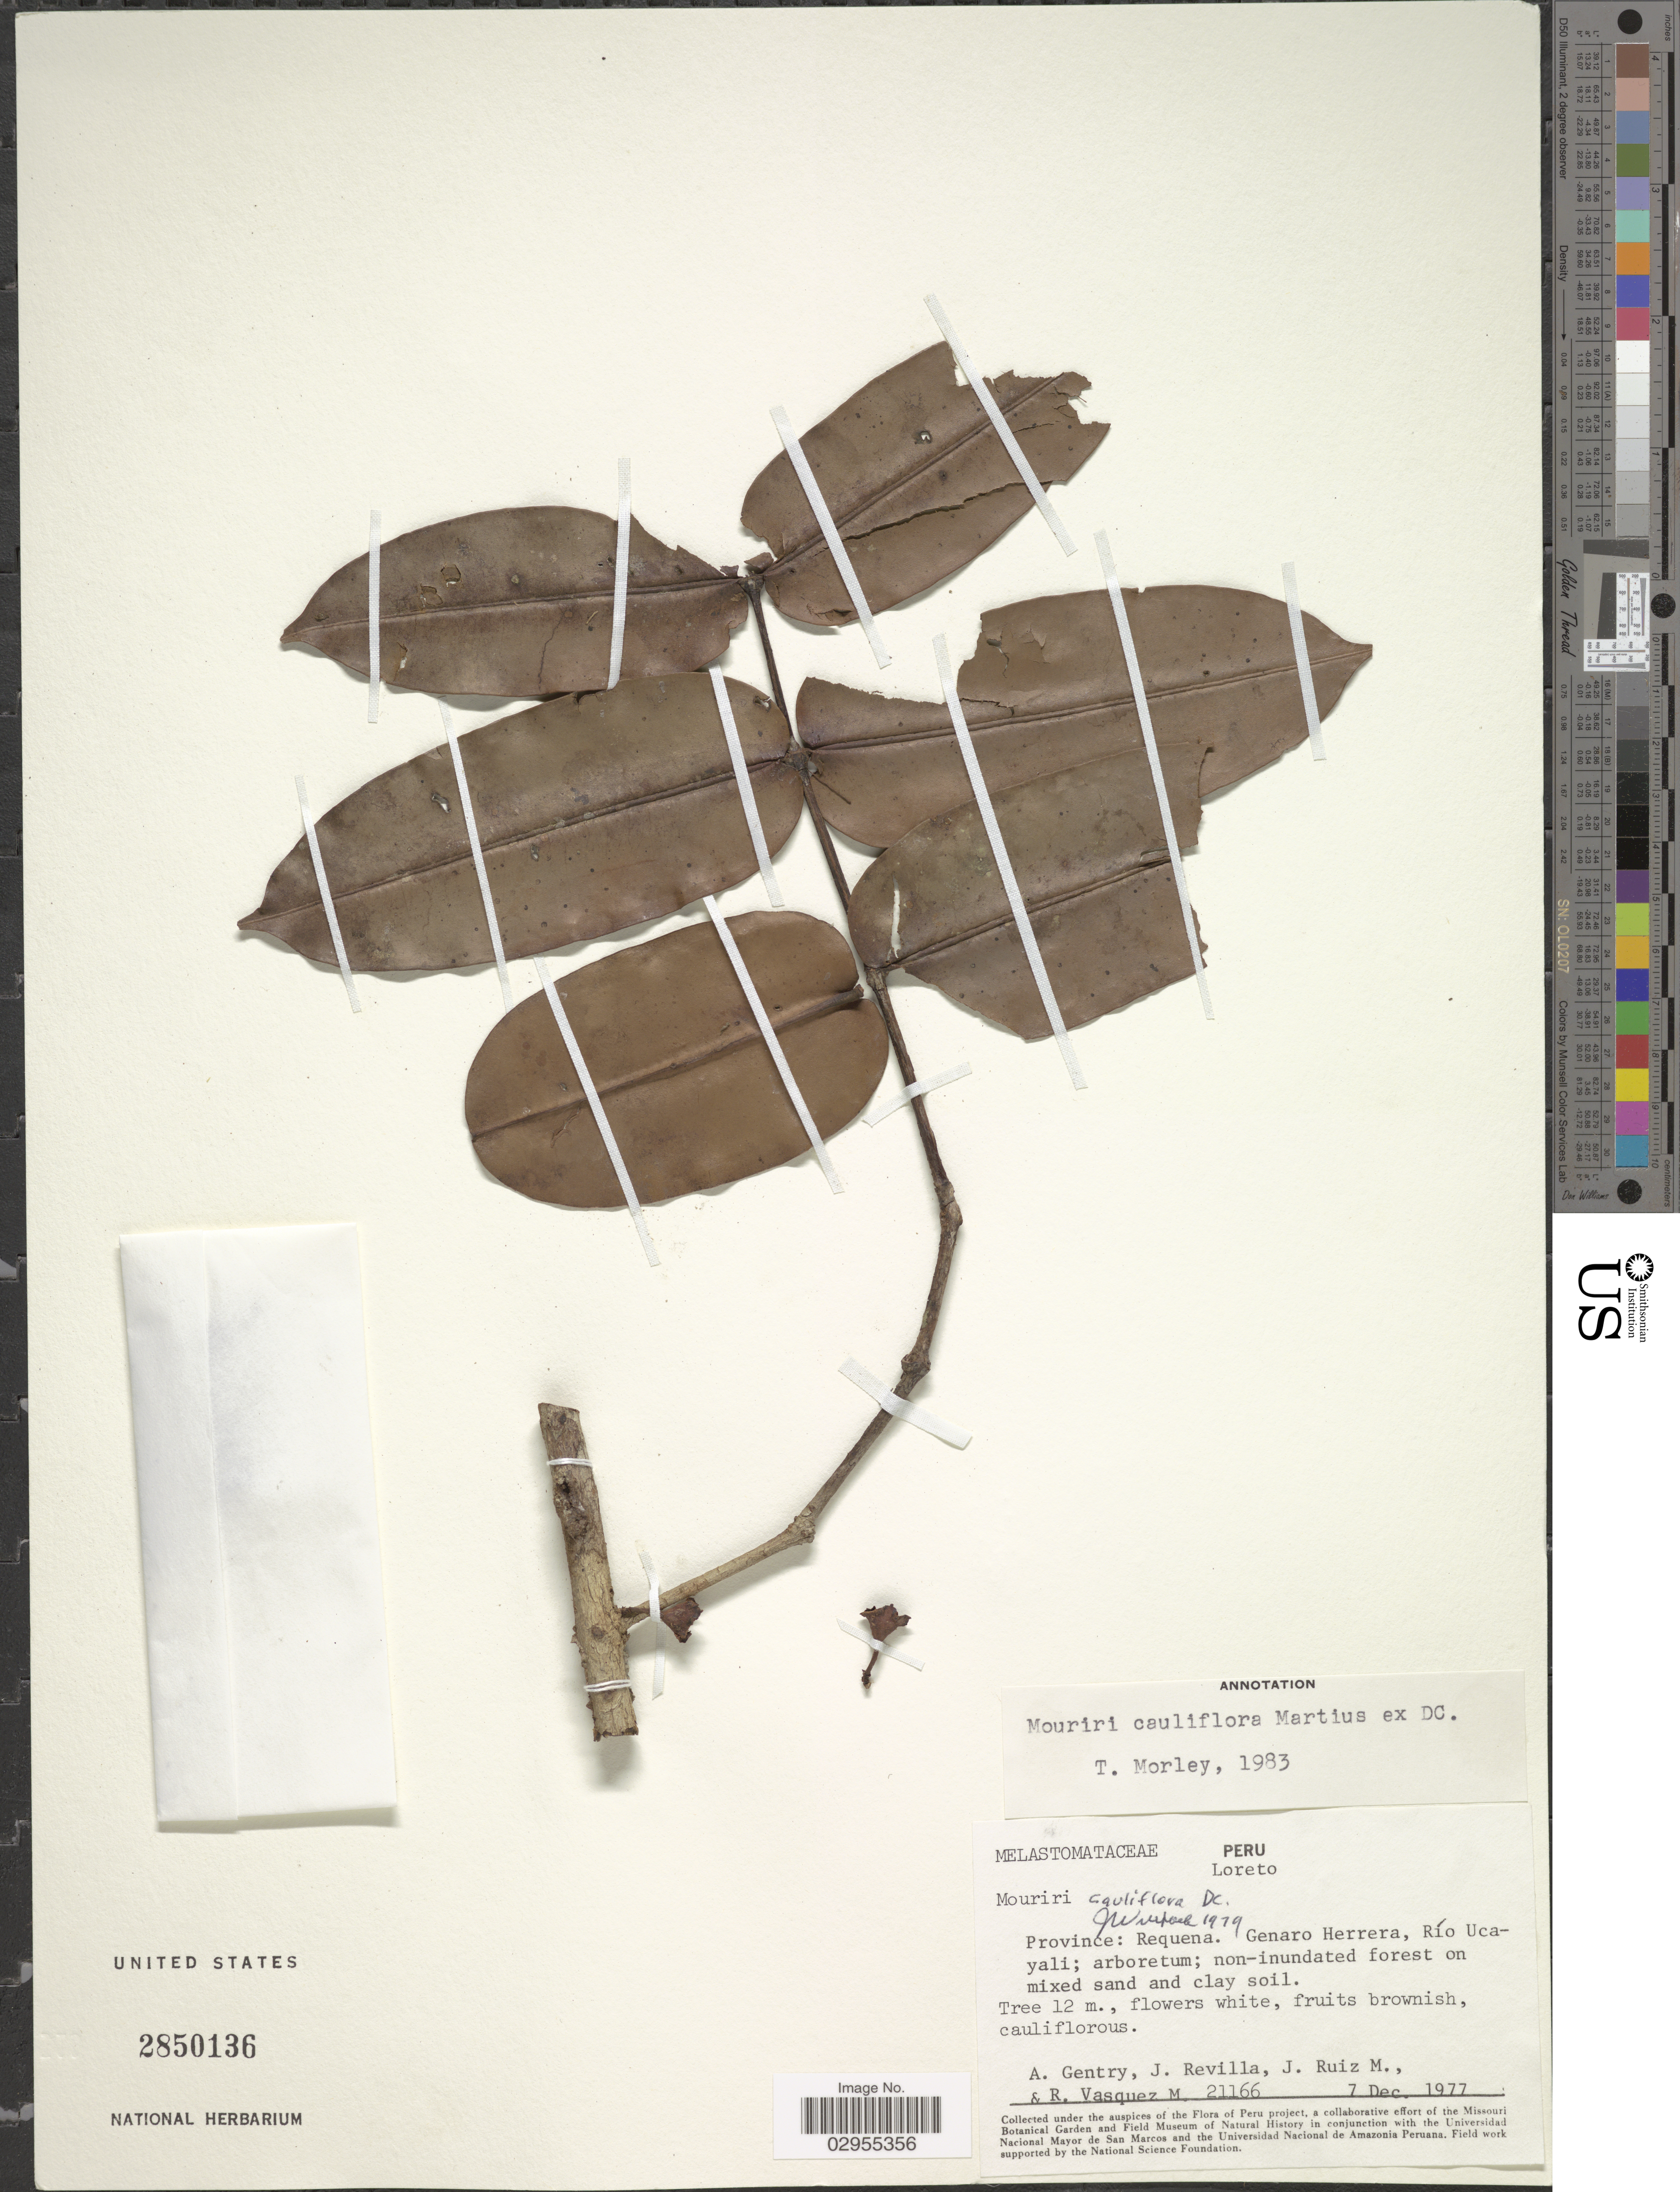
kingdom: Plantae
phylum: Tracheophyta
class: Magnoliopsida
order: Myrtales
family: Melastomataceae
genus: Mouriri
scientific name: Mouriri cauliflora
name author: DC.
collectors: A. H. Gentry, J. Revilla, J. Ruiz & R. Vásquez M.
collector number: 21166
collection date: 1977-12-07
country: Peru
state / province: Loreto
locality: Province: Requena. Genaro Herrera, Río Ucayali.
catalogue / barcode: US 2850136